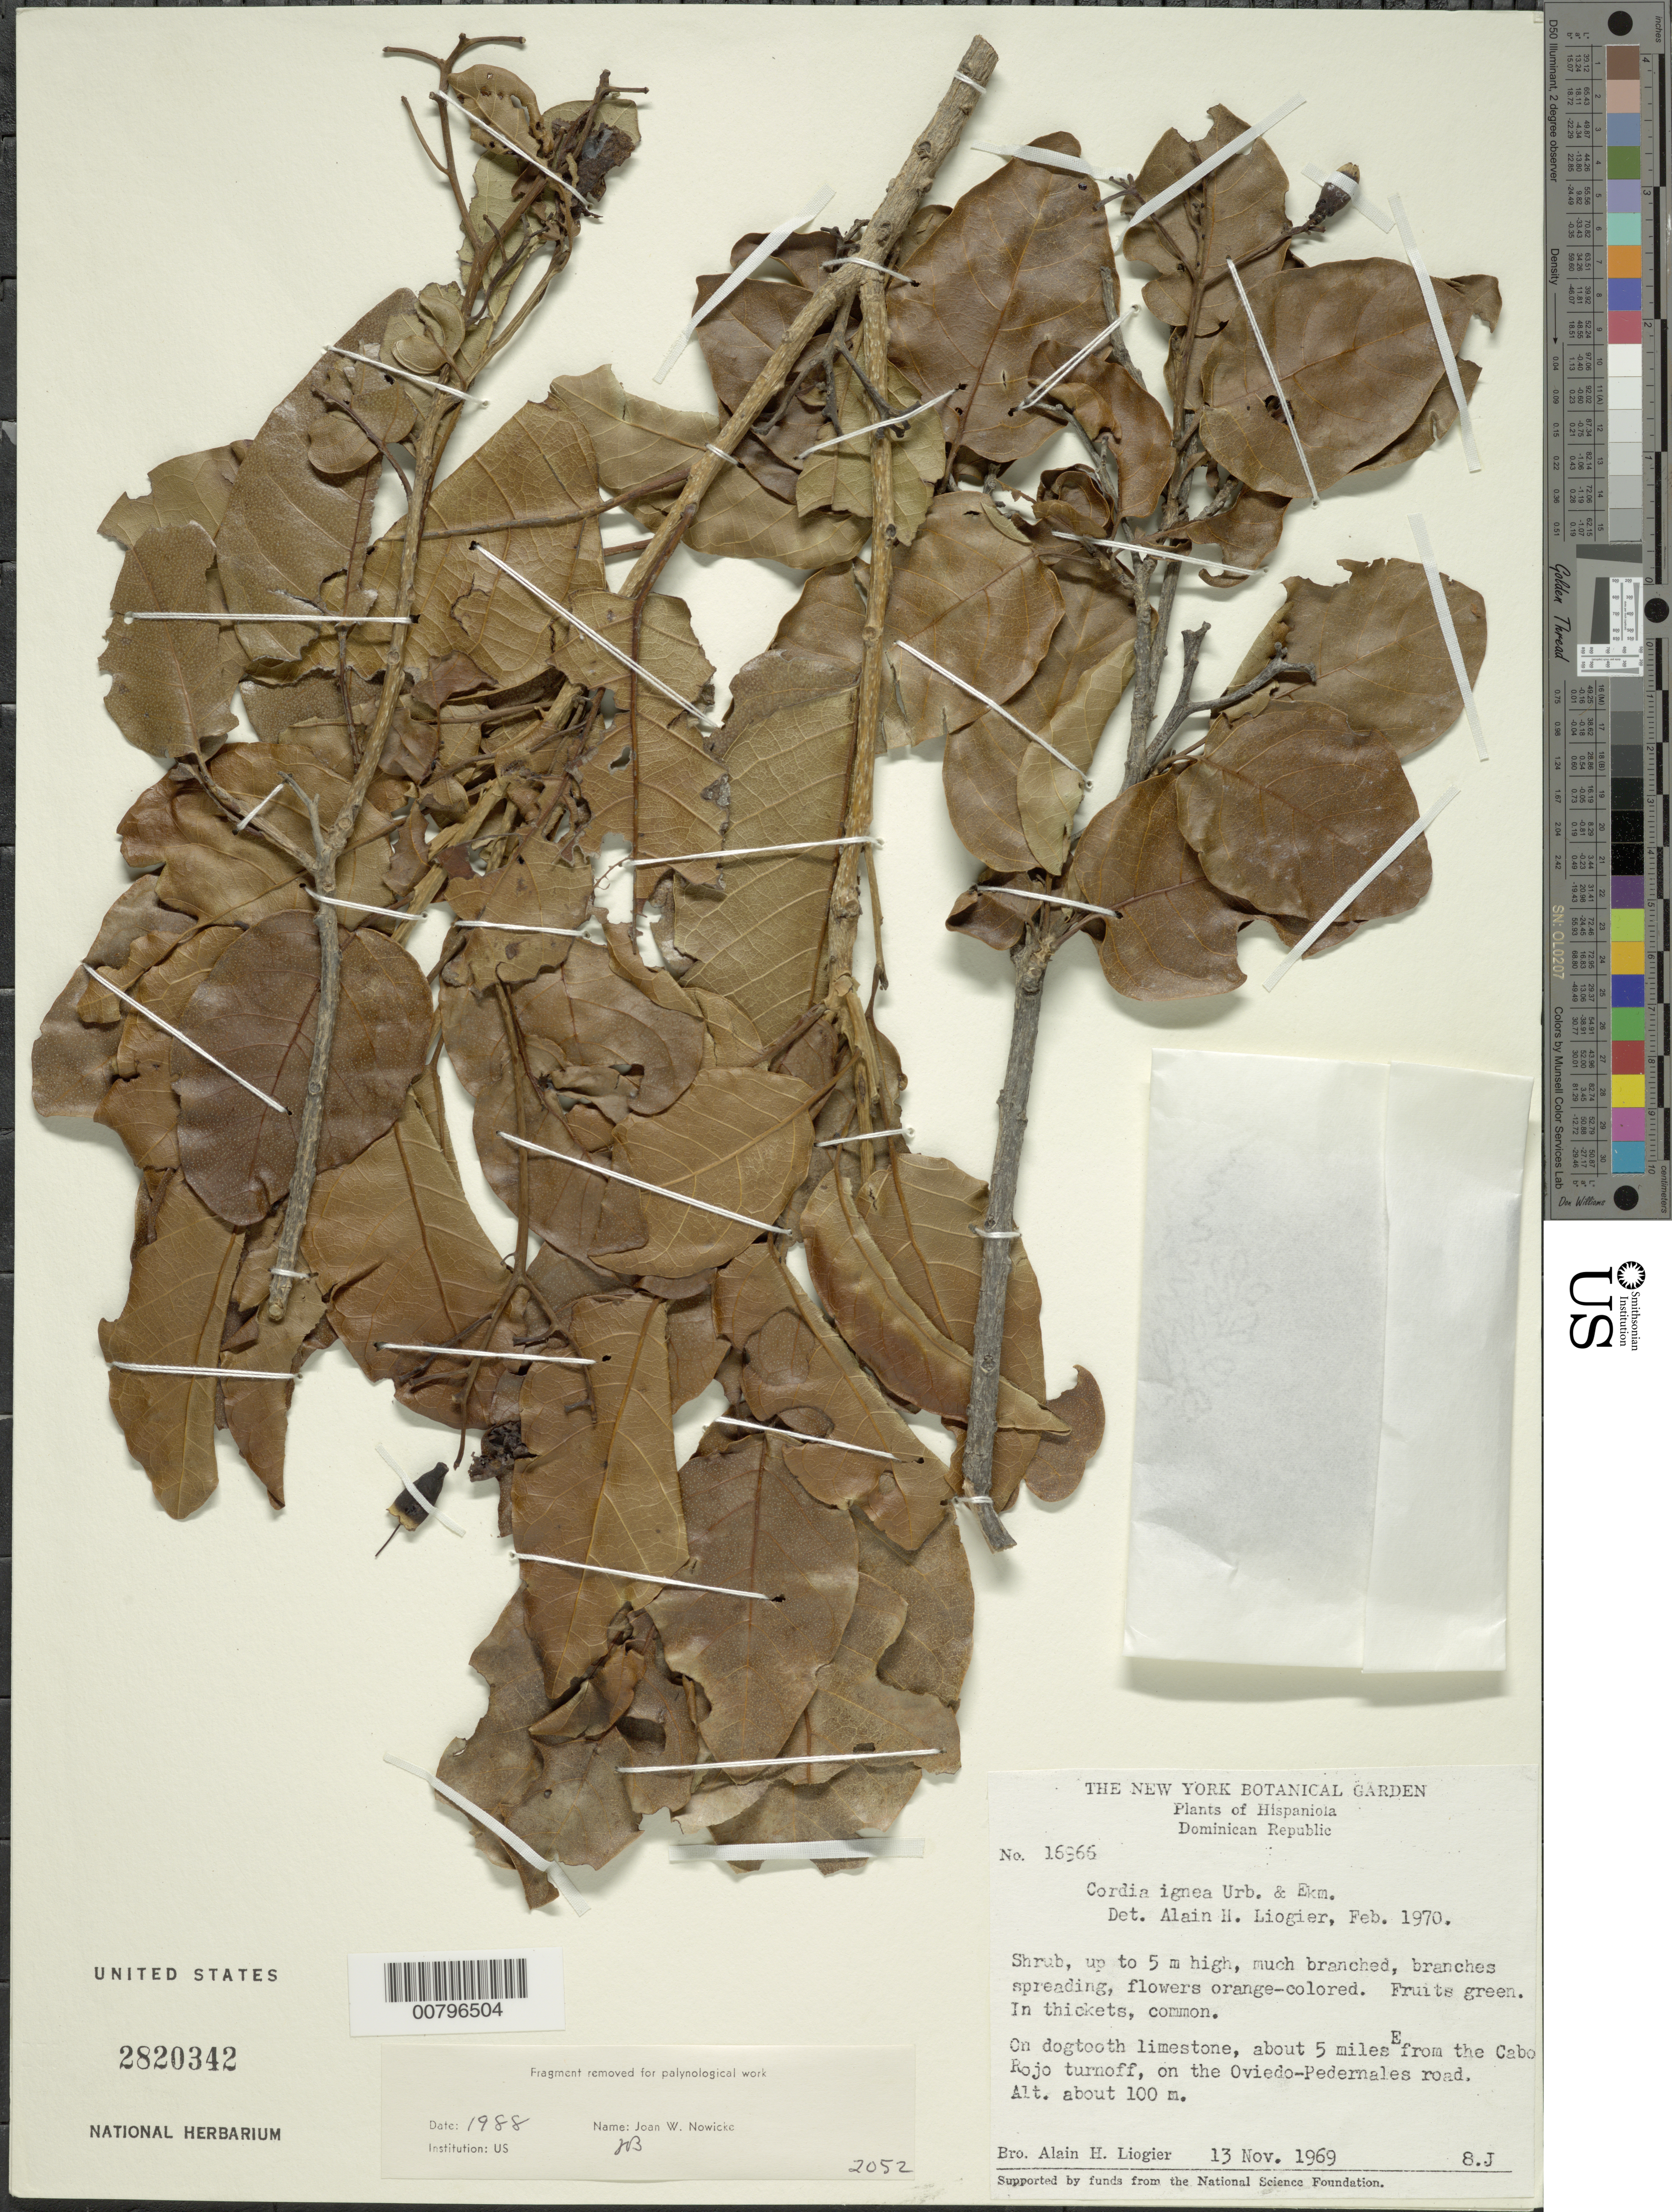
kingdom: Plantae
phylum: Tracheophyta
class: Magnoliopsida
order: Boraginales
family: Cordiaceae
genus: Cordia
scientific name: Cordia ignea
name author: Urb. & Ekman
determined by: Liogier, Alain H.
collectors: A. H. Liogier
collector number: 16966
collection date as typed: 13 Nov 1969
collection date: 1969-11-13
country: Dominican Republic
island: Hispaniola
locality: On the Oviedo-Pedernales road, about 5 miles E from the Cabo Rojo turnoff.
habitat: On dogtooth limestone, in thickets.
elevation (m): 100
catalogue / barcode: US 2820342